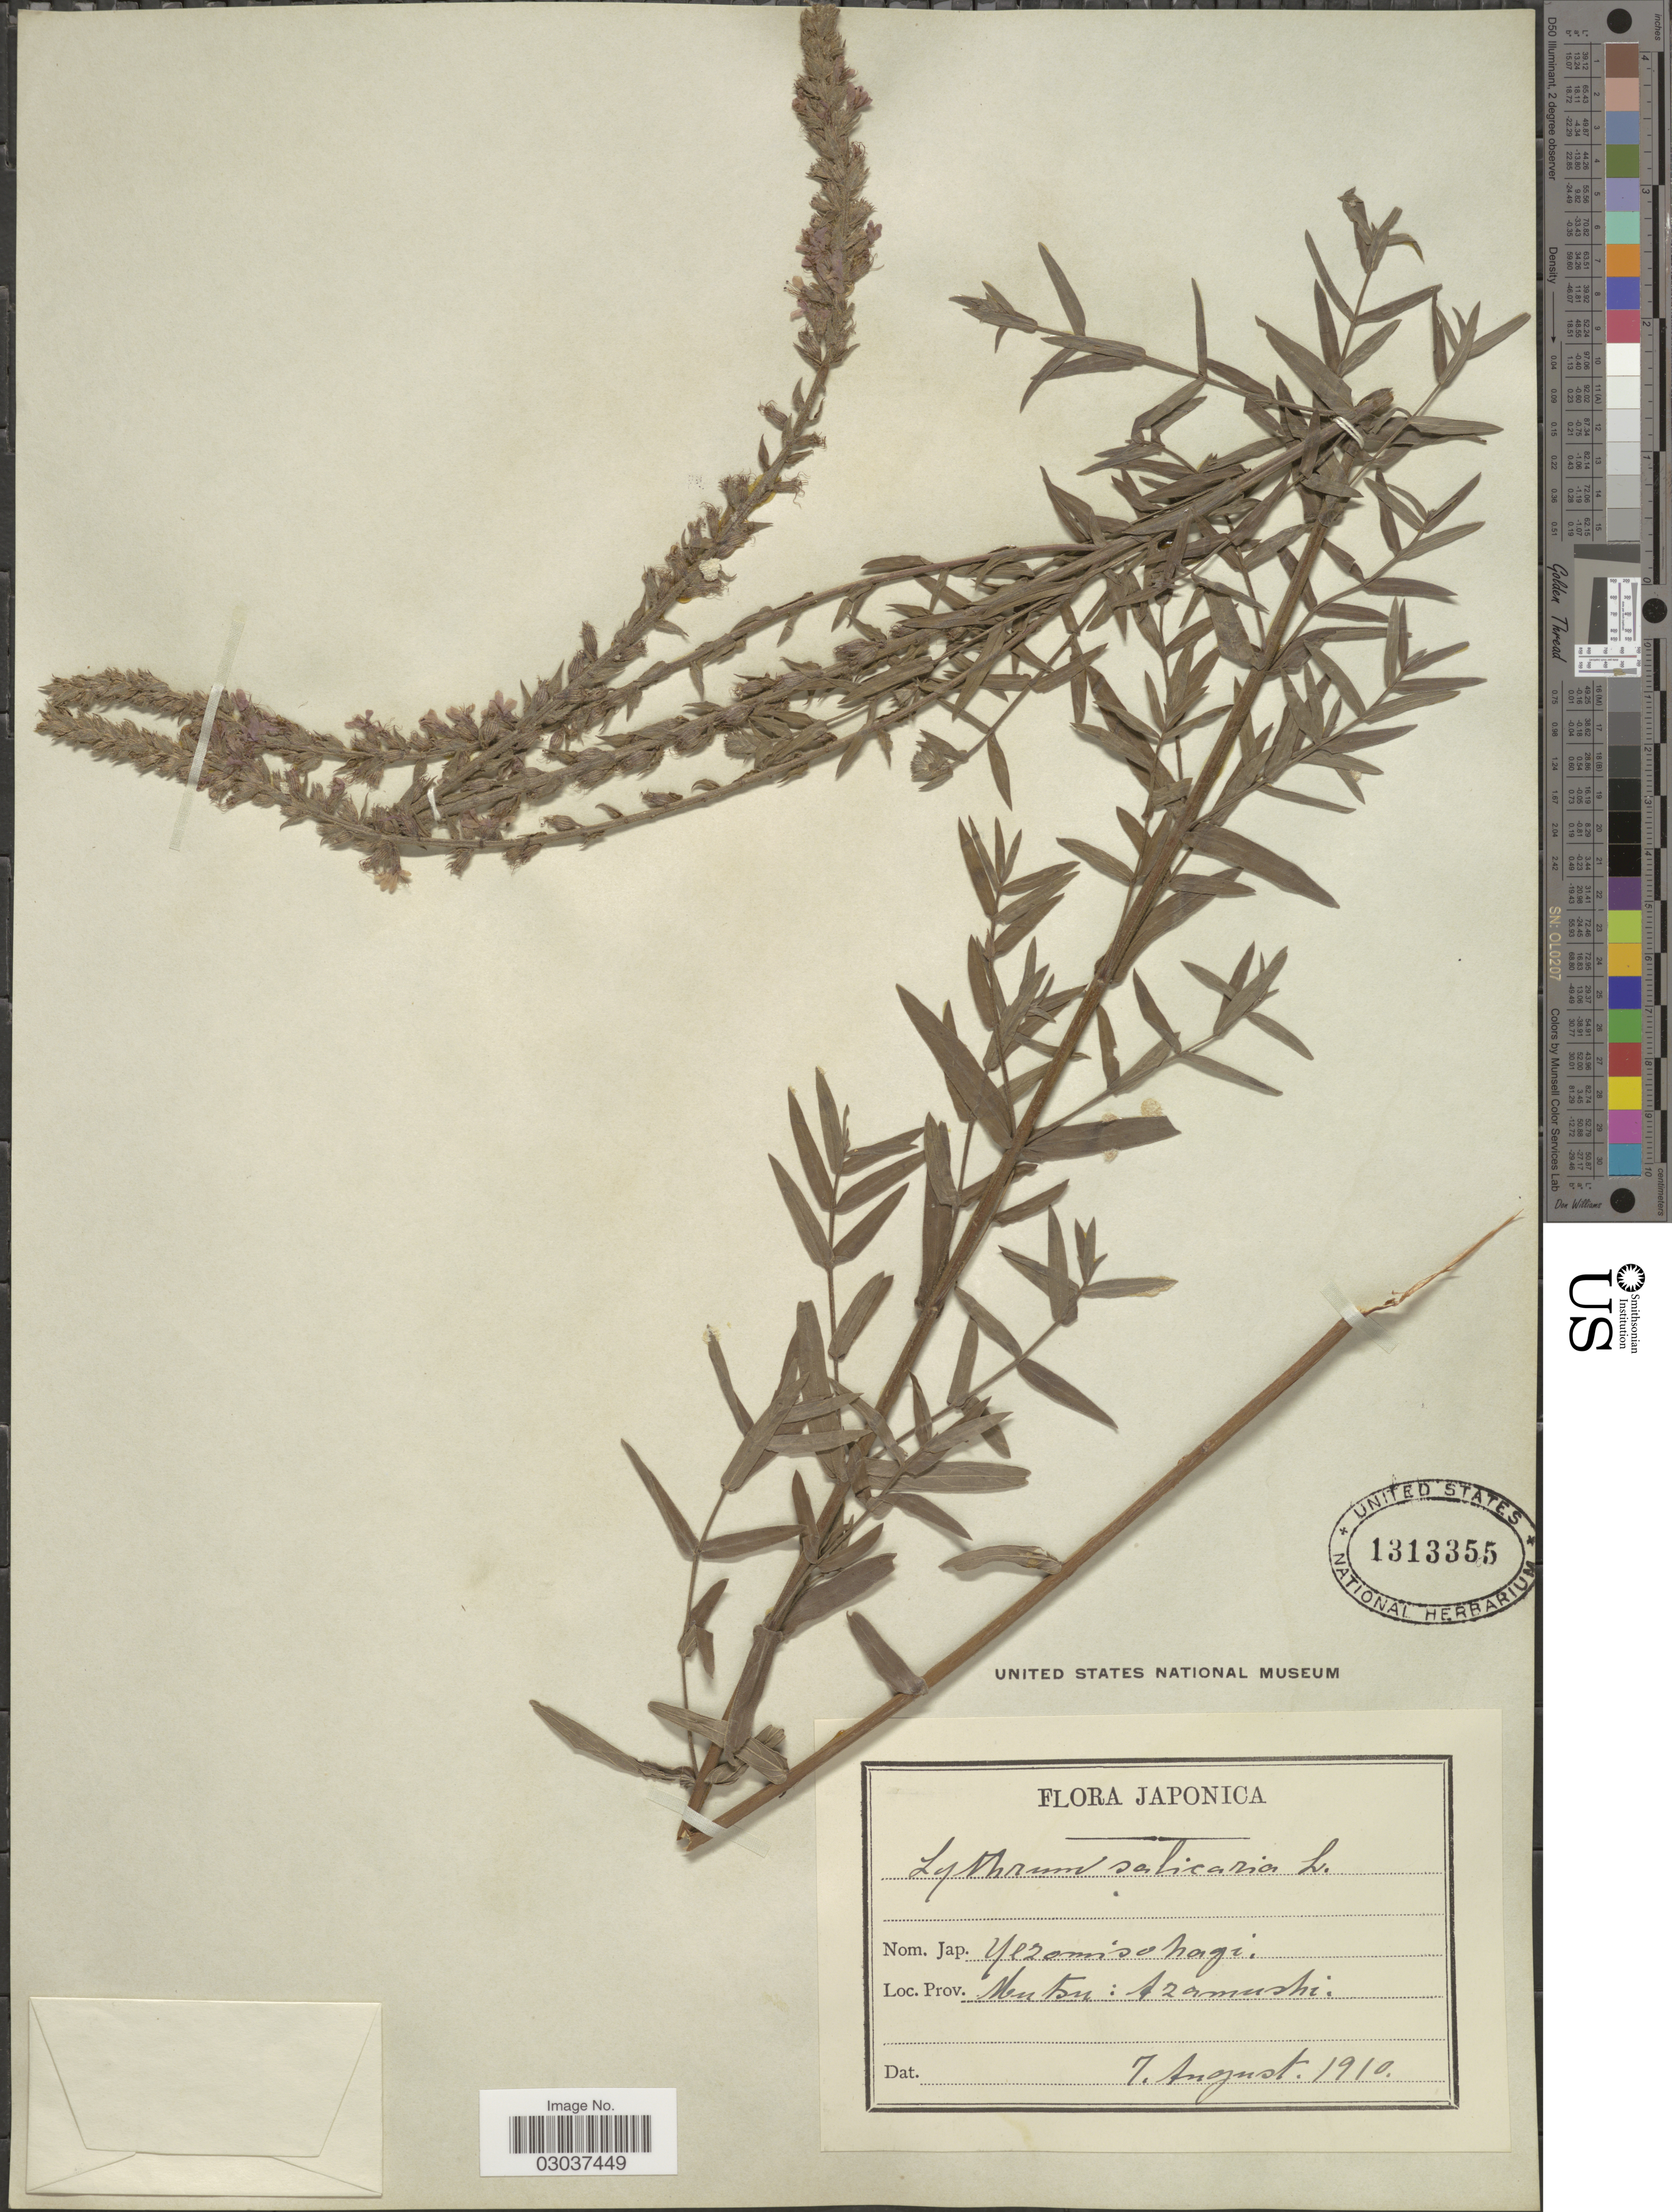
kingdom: Plantae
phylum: Tracheophyta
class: Magnoliopsida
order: Myrtales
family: Lythraceae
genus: Lythrum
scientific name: Lythrum salicaria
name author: L.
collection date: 1910-08-07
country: Japan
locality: Prov. Mutsu; Azamushi.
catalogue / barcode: US 1313355